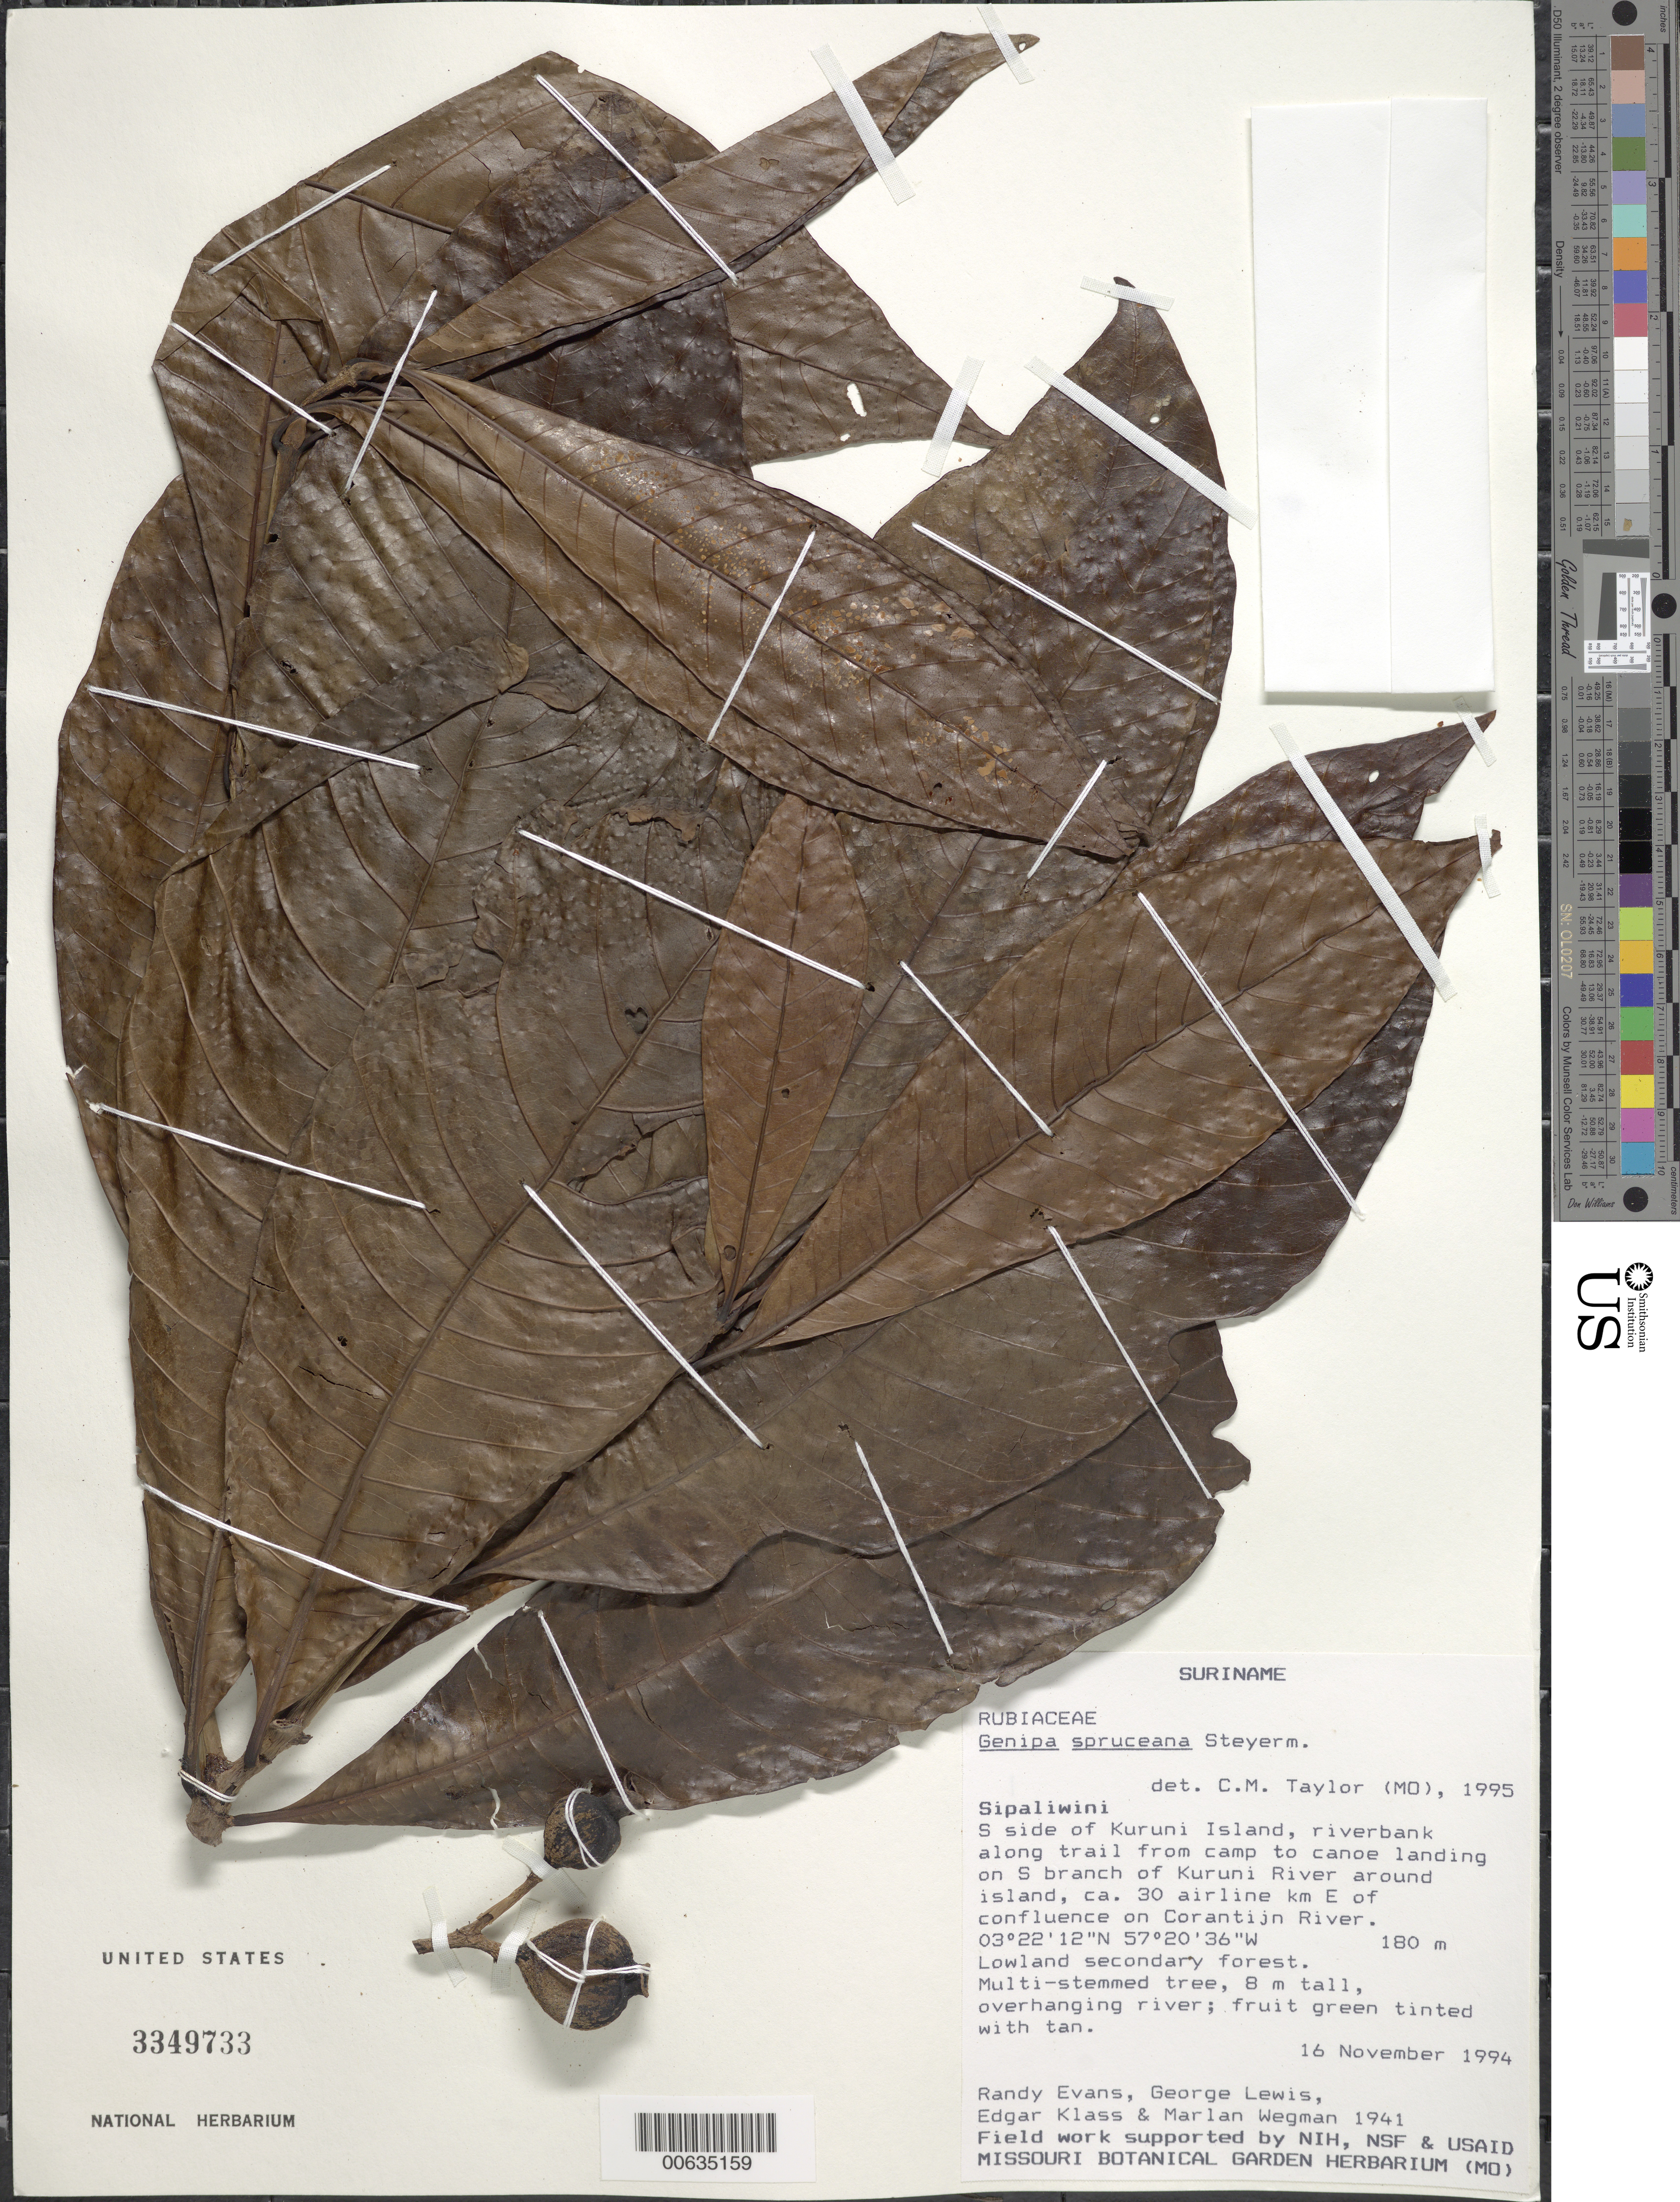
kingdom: Plantae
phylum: Tracheophyta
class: Magnoliopsida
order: Gentianales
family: Rubiaceae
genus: Genipa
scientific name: Genipa spruceana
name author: Steyerm.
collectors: R. Evans, G. Lewis, E. Klass & M. Wegman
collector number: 1941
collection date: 1994-11-16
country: Suriname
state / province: Sipaliwini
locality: S side of Kuruni Island, riverbank along trail from camp to canoe landing on S branch of Kuruni River around island, ca. 30 airline km E of confluence on Corantijn River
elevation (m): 180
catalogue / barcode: US 3349733